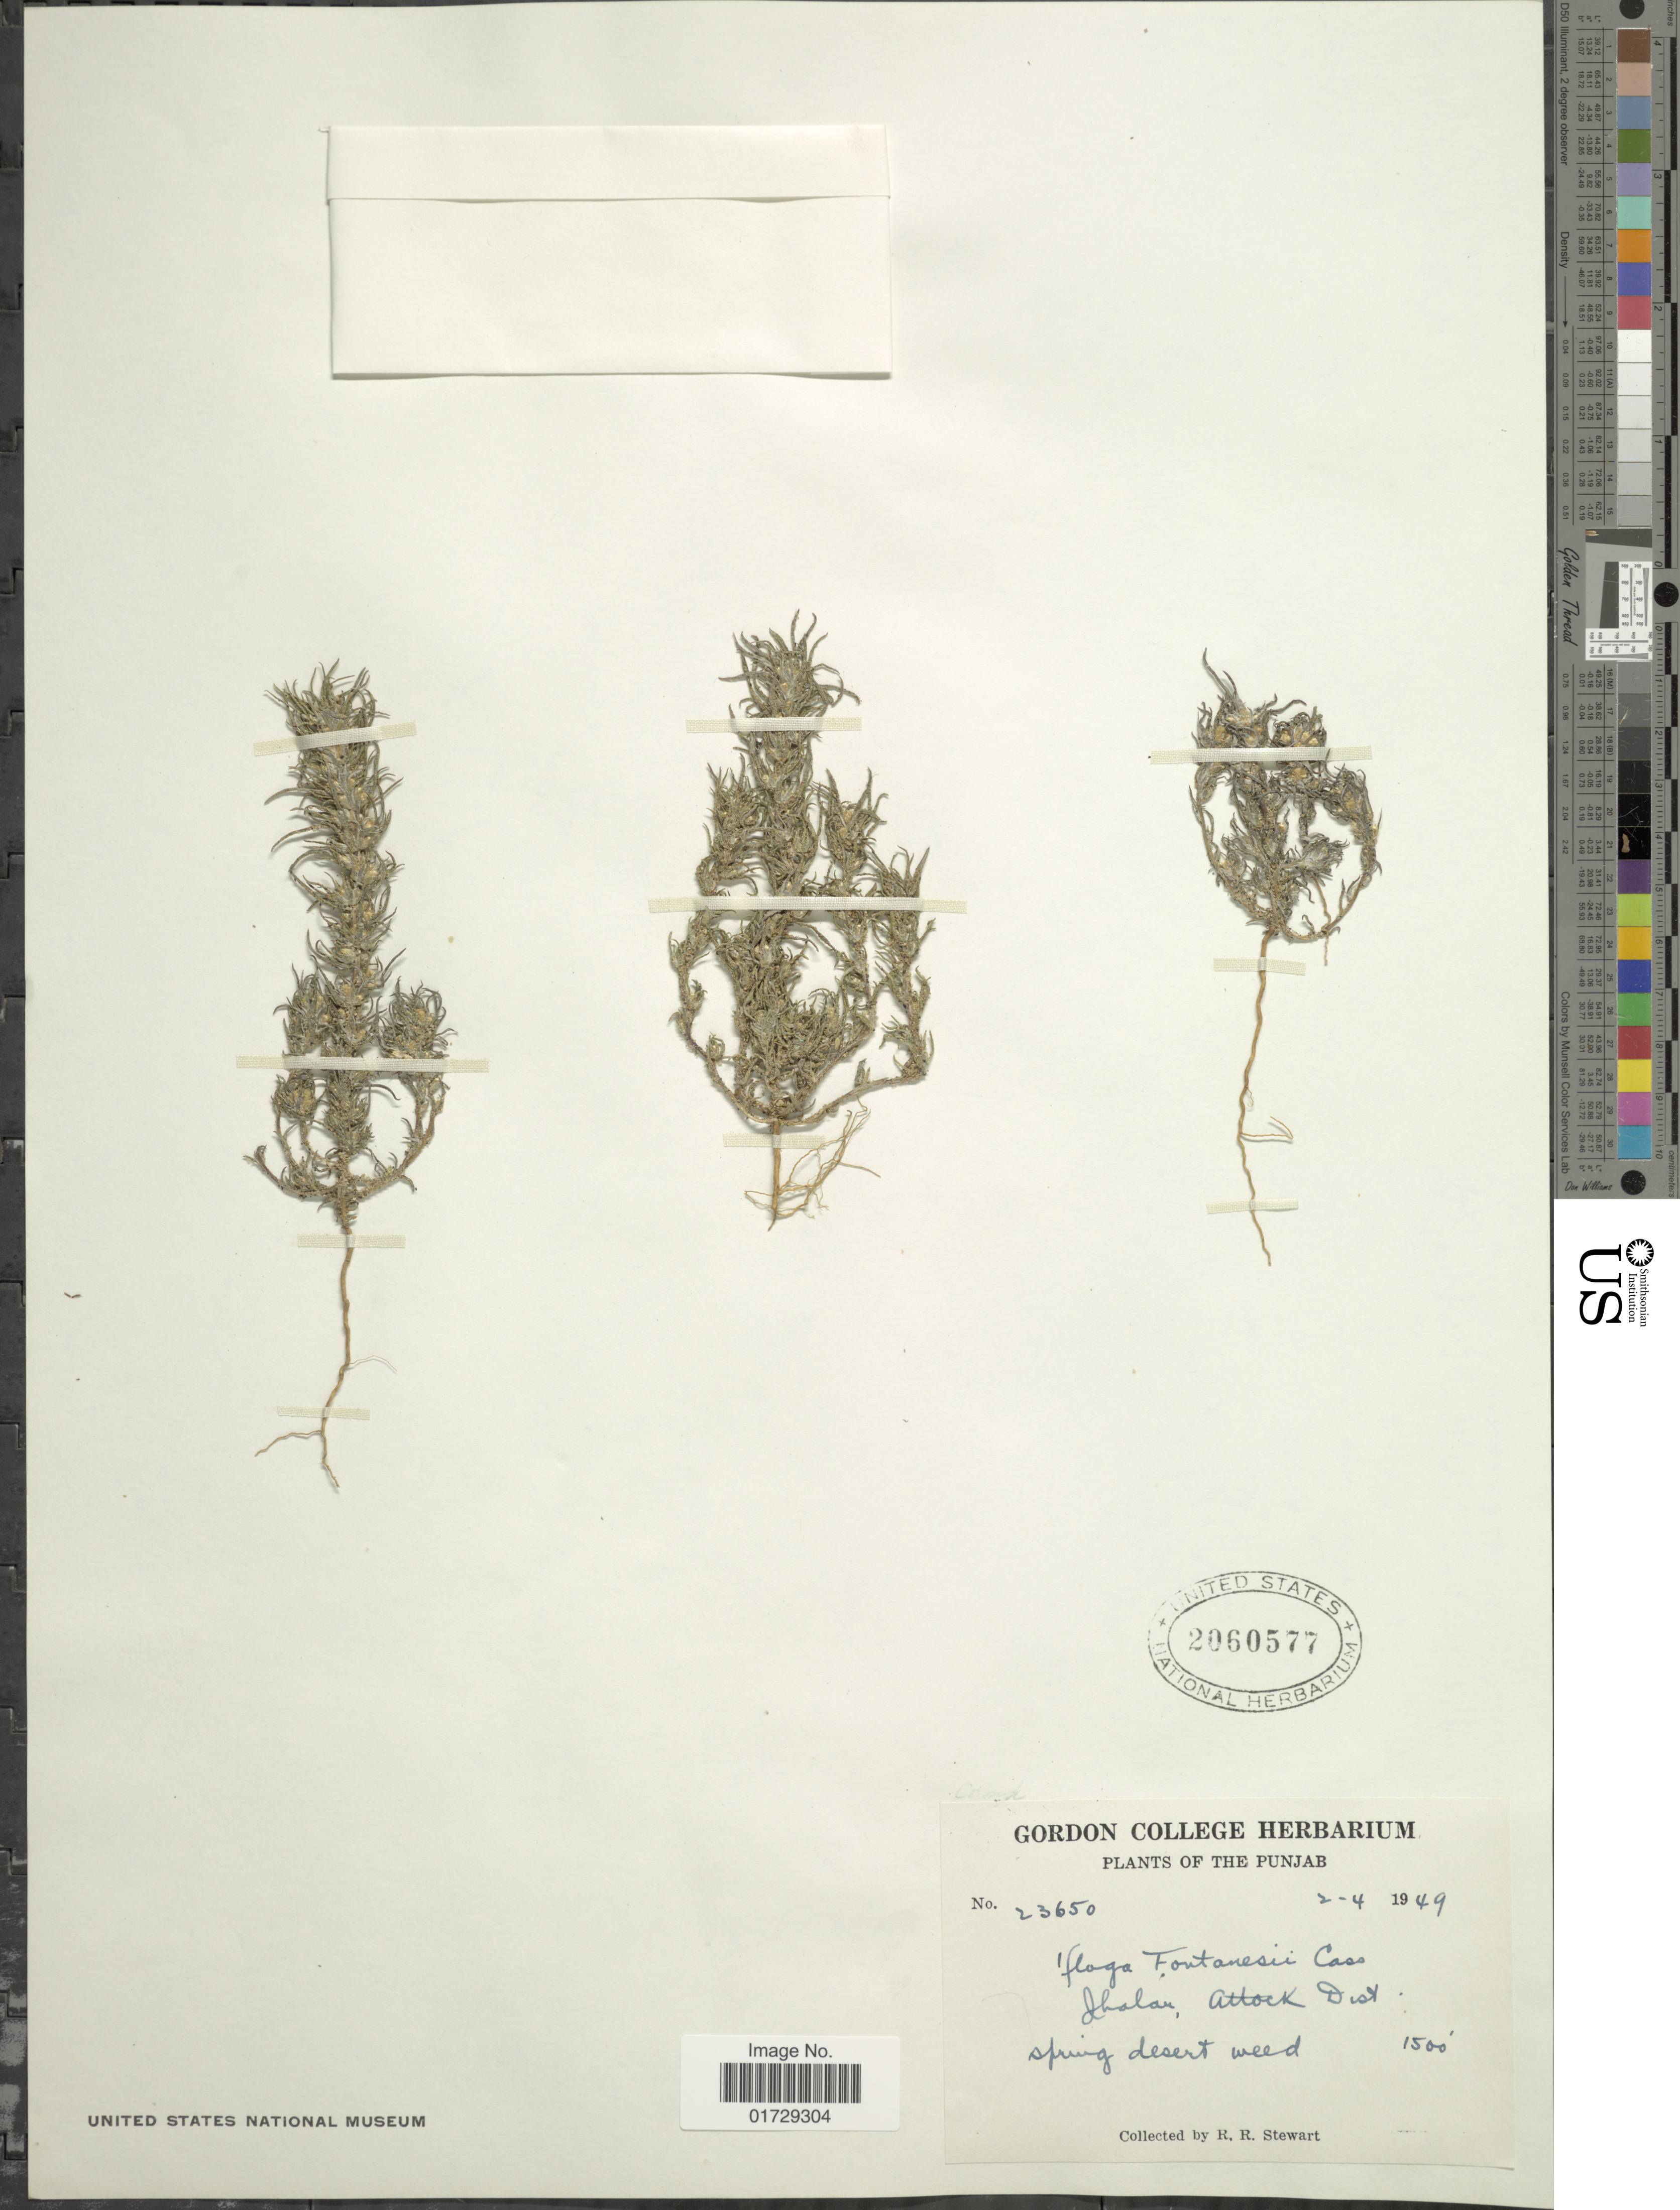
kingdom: Plantae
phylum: Tracheophyta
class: Magnoliopsida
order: Asterales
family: Asteraceae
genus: Ifloga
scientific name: Ifloga spicata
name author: (Forssk.) Sch. Bip.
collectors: R. R. Stewart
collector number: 23650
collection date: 1949-04-02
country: India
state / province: Punjab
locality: Jhalau, Attock Dist.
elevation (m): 457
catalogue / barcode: US 2060577